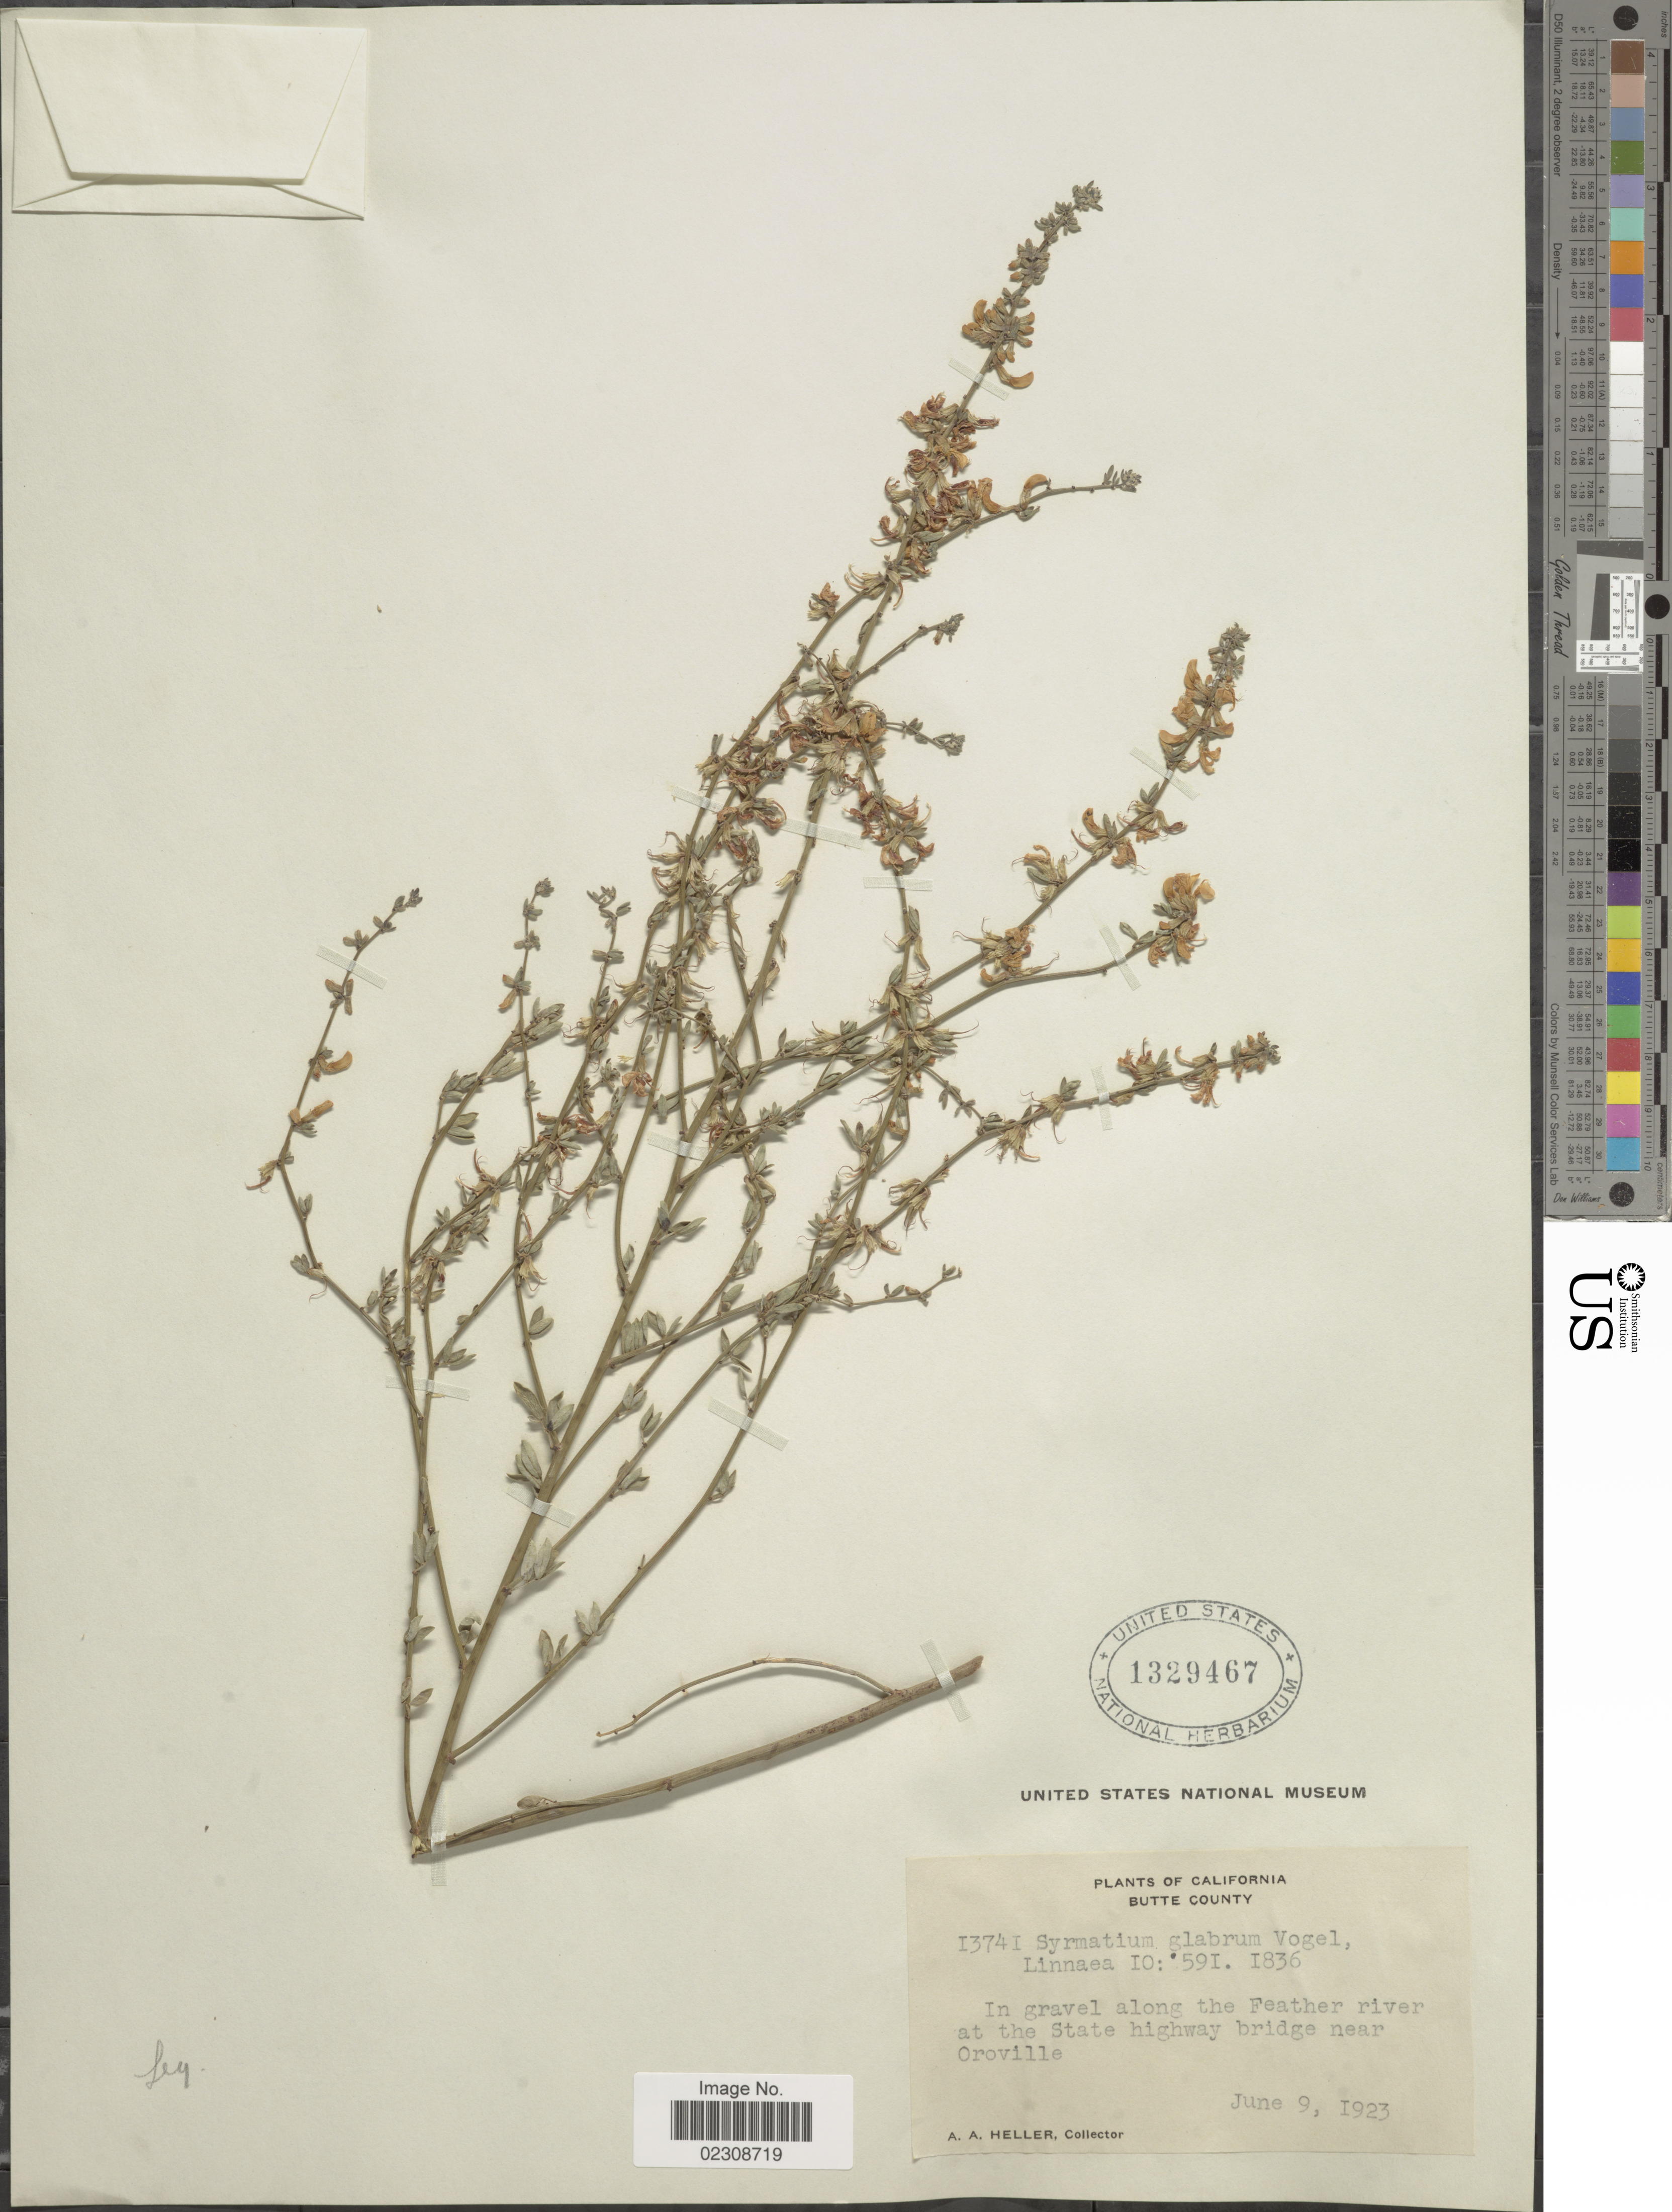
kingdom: Plantae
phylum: Tracheophyta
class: Magnoliopsida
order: Fabales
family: Fabaceae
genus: Syrmatium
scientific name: Syrmatium glabrum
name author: Vogel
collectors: A. A. Heller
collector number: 13741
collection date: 1923-06-09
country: United States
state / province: California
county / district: Butte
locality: Butte County. In gravel along the Feather river at the State highway bridge near Oroville.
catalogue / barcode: US 1329467